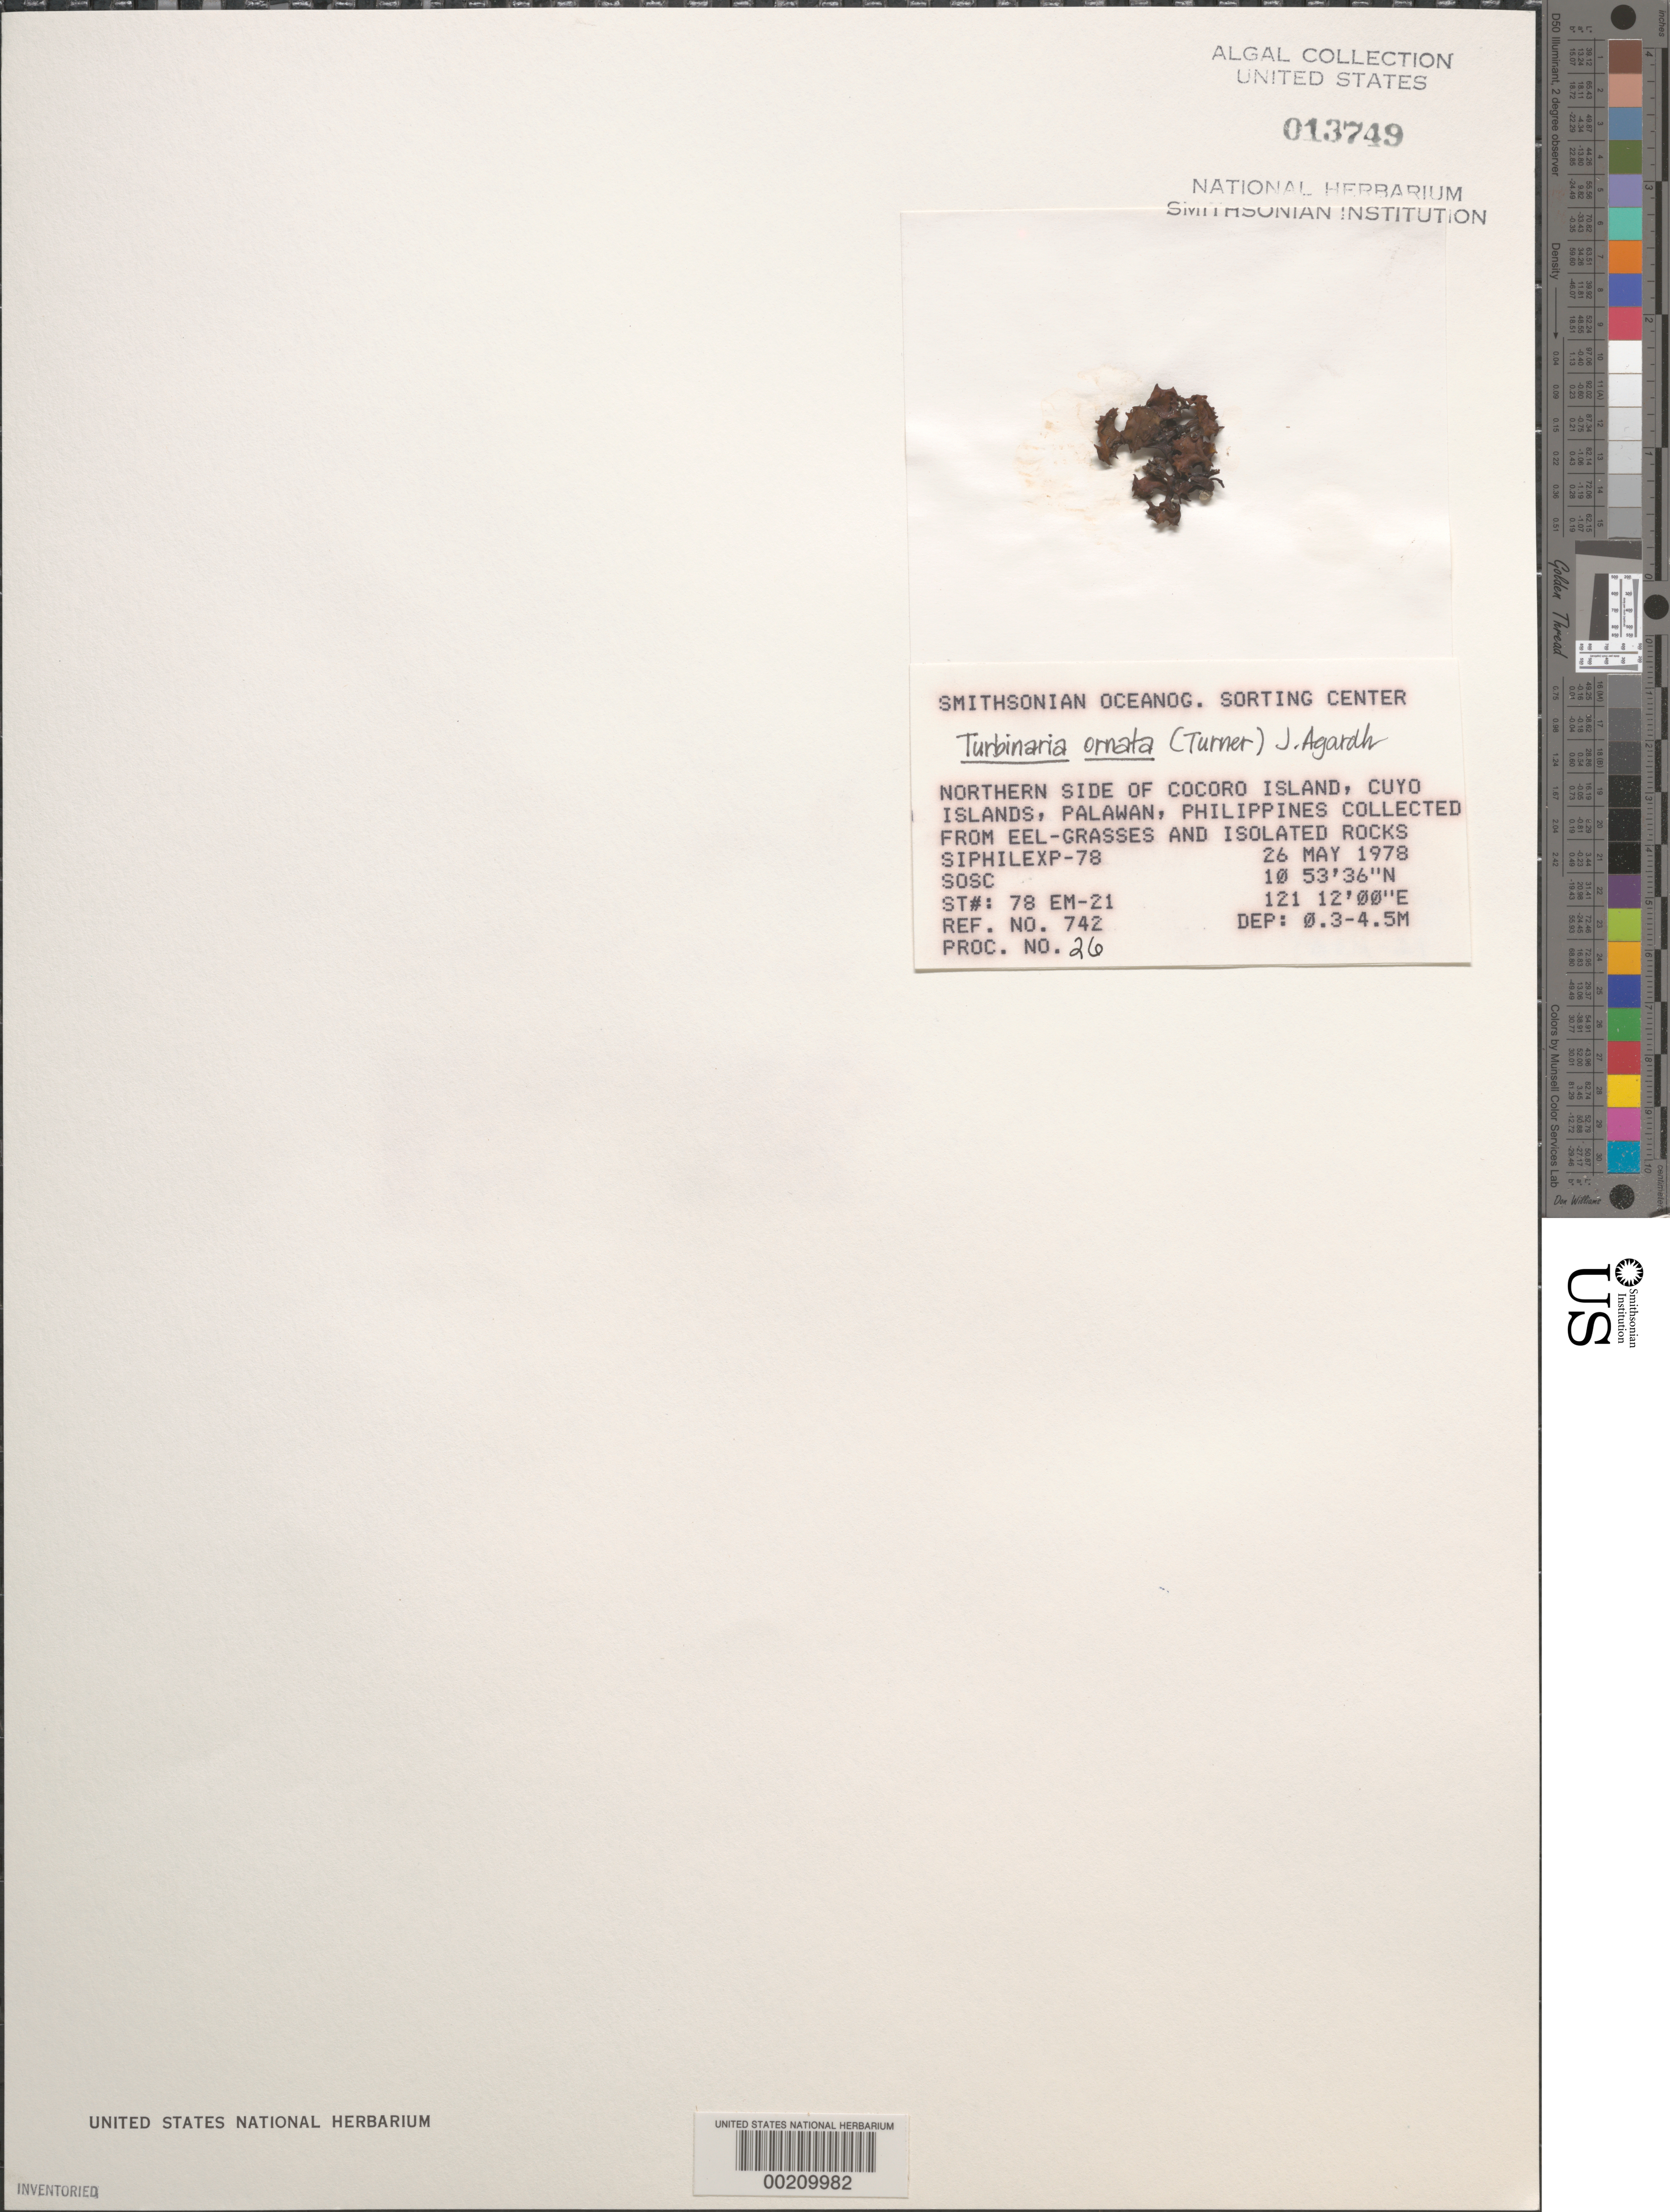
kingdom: Chromista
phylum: Ochrophyta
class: Phaeophyceae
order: Fucales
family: Sargassaceae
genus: Turbinaria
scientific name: Turbinaria ornata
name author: (Turner) J. Agardh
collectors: SOSC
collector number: Station 78 Em-21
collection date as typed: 26 May 1978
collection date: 1978-05-26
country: Philippines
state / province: Mimaropa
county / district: Palawan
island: Cocoro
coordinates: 10 53' 36" N, 121 12' 00" E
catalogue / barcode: US 13749